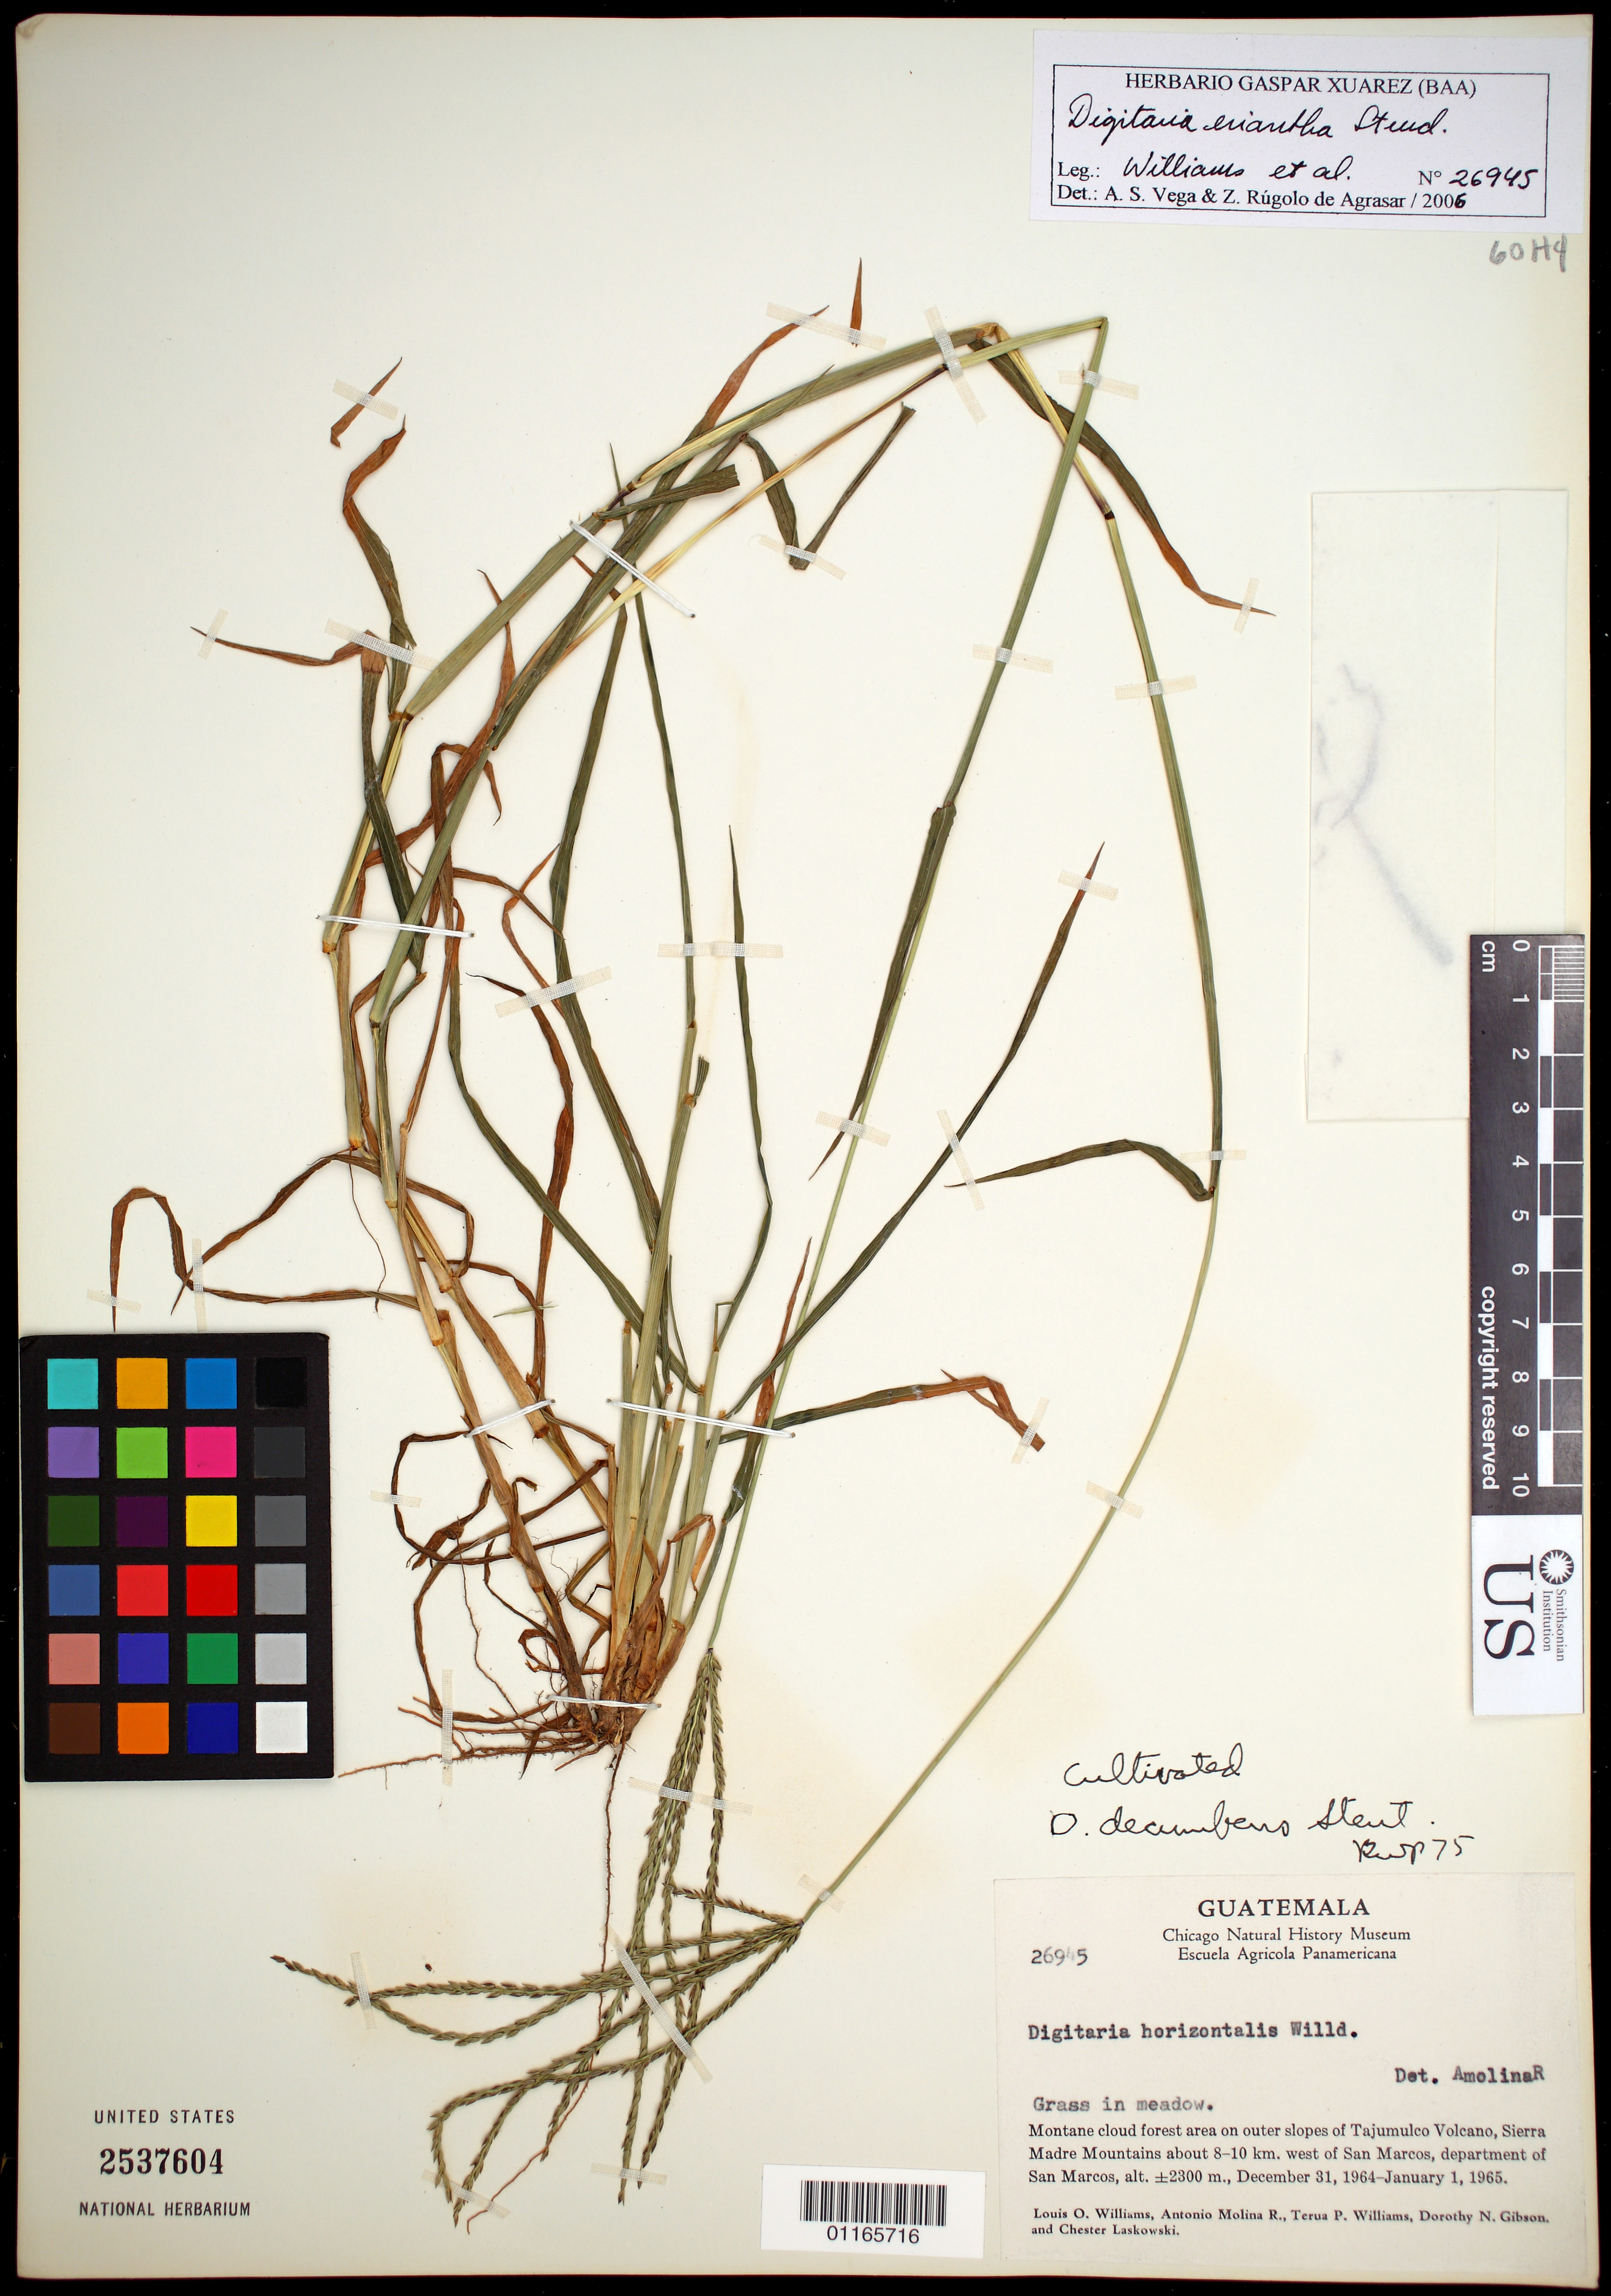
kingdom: Plantae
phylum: Tracheophyta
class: Liliopsida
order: Poales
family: Poaceae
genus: Digitaria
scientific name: Digitaria eriantha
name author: Steud.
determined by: Vega, A. S.; Rúgolo de Agrasar, Z. E.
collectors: L. O. Williams, A. Molina R., T. P. Williams, D. N. Gibson & C. Laskowski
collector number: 26945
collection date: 1964-12-31/1965-01-01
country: Guatemala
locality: Montane cloud forest area on outer slopes of Tajumulco Volcano, Sierra Madre Mountains about 8-10 km. west of San Marcos, department of San Marcos.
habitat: Grass in meadow.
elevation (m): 2300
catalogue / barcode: US 2537604